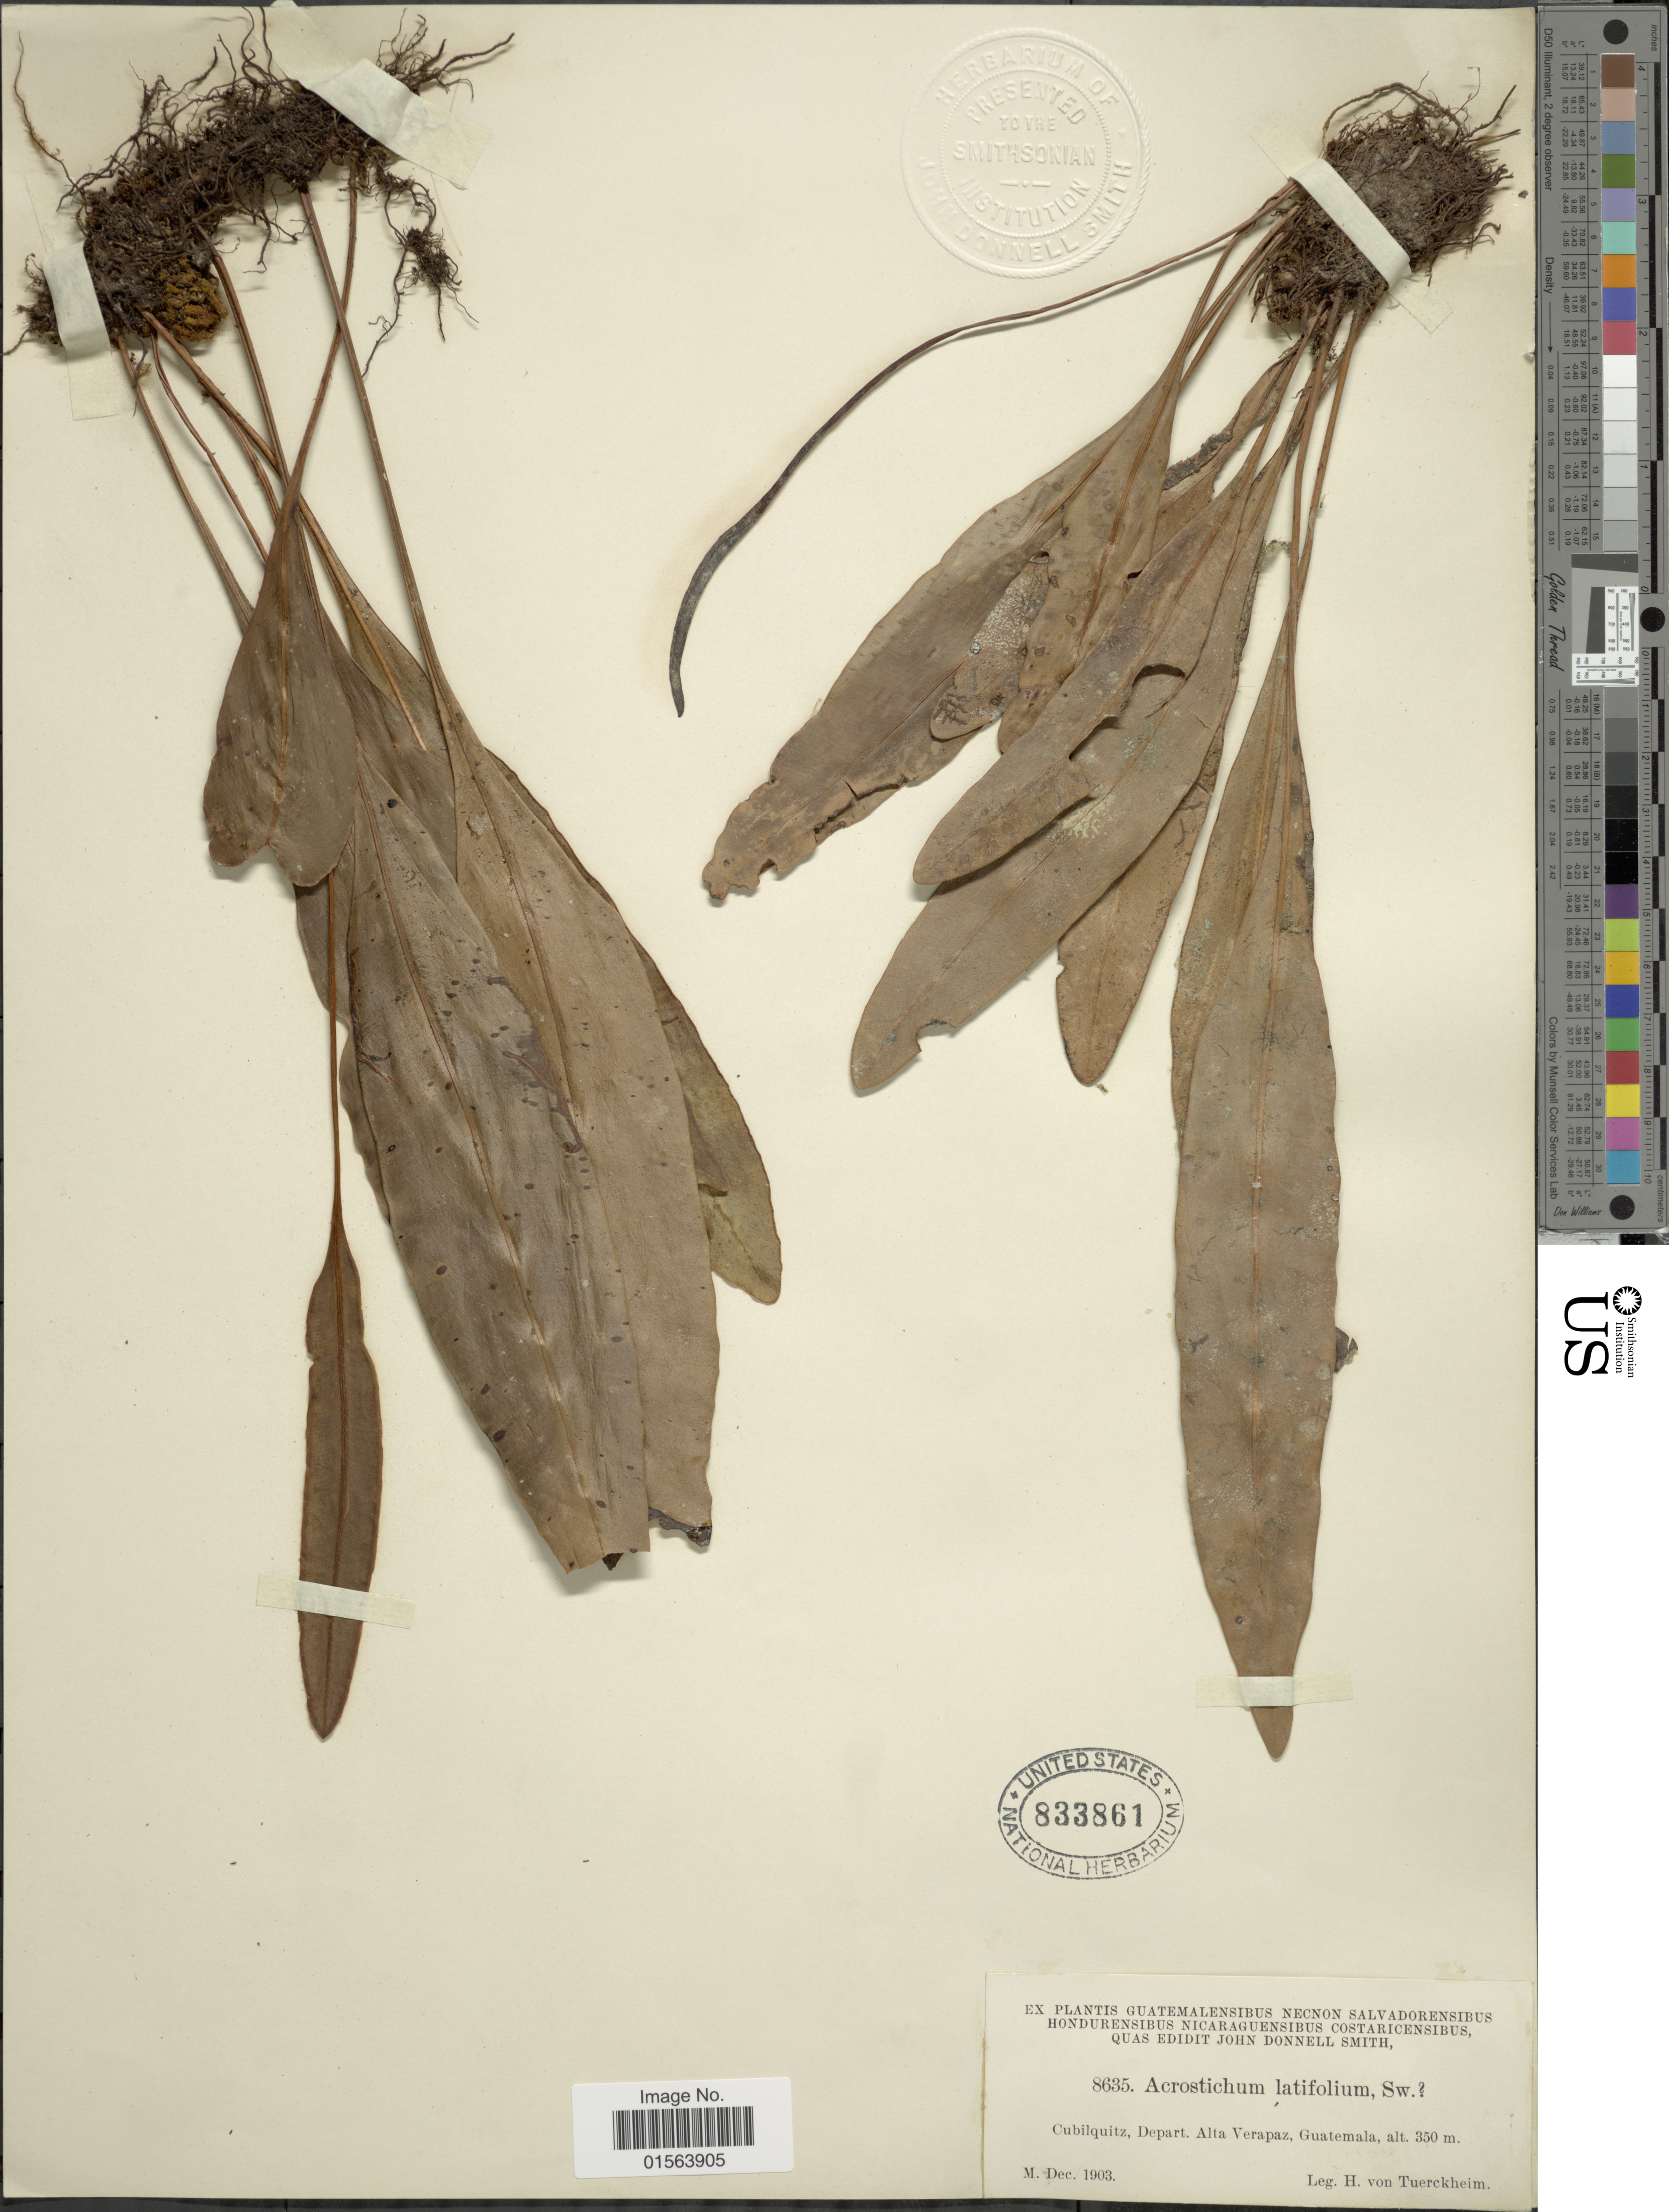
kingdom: Plantae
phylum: Tracheophyta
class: Polypodiopsida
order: Polypodiales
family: Dryopteridaceae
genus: Elaphoglossum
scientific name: Elaphoglossum guatemalense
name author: (Klotzsch) T. Moore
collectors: H. von Türckheim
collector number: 8635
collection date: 1903-12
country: Guatemala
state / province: Alta Verapaz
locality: Cubilquitz, Depart. Alta Verapaz, Guatemala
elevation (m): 350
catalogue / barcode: US 833861